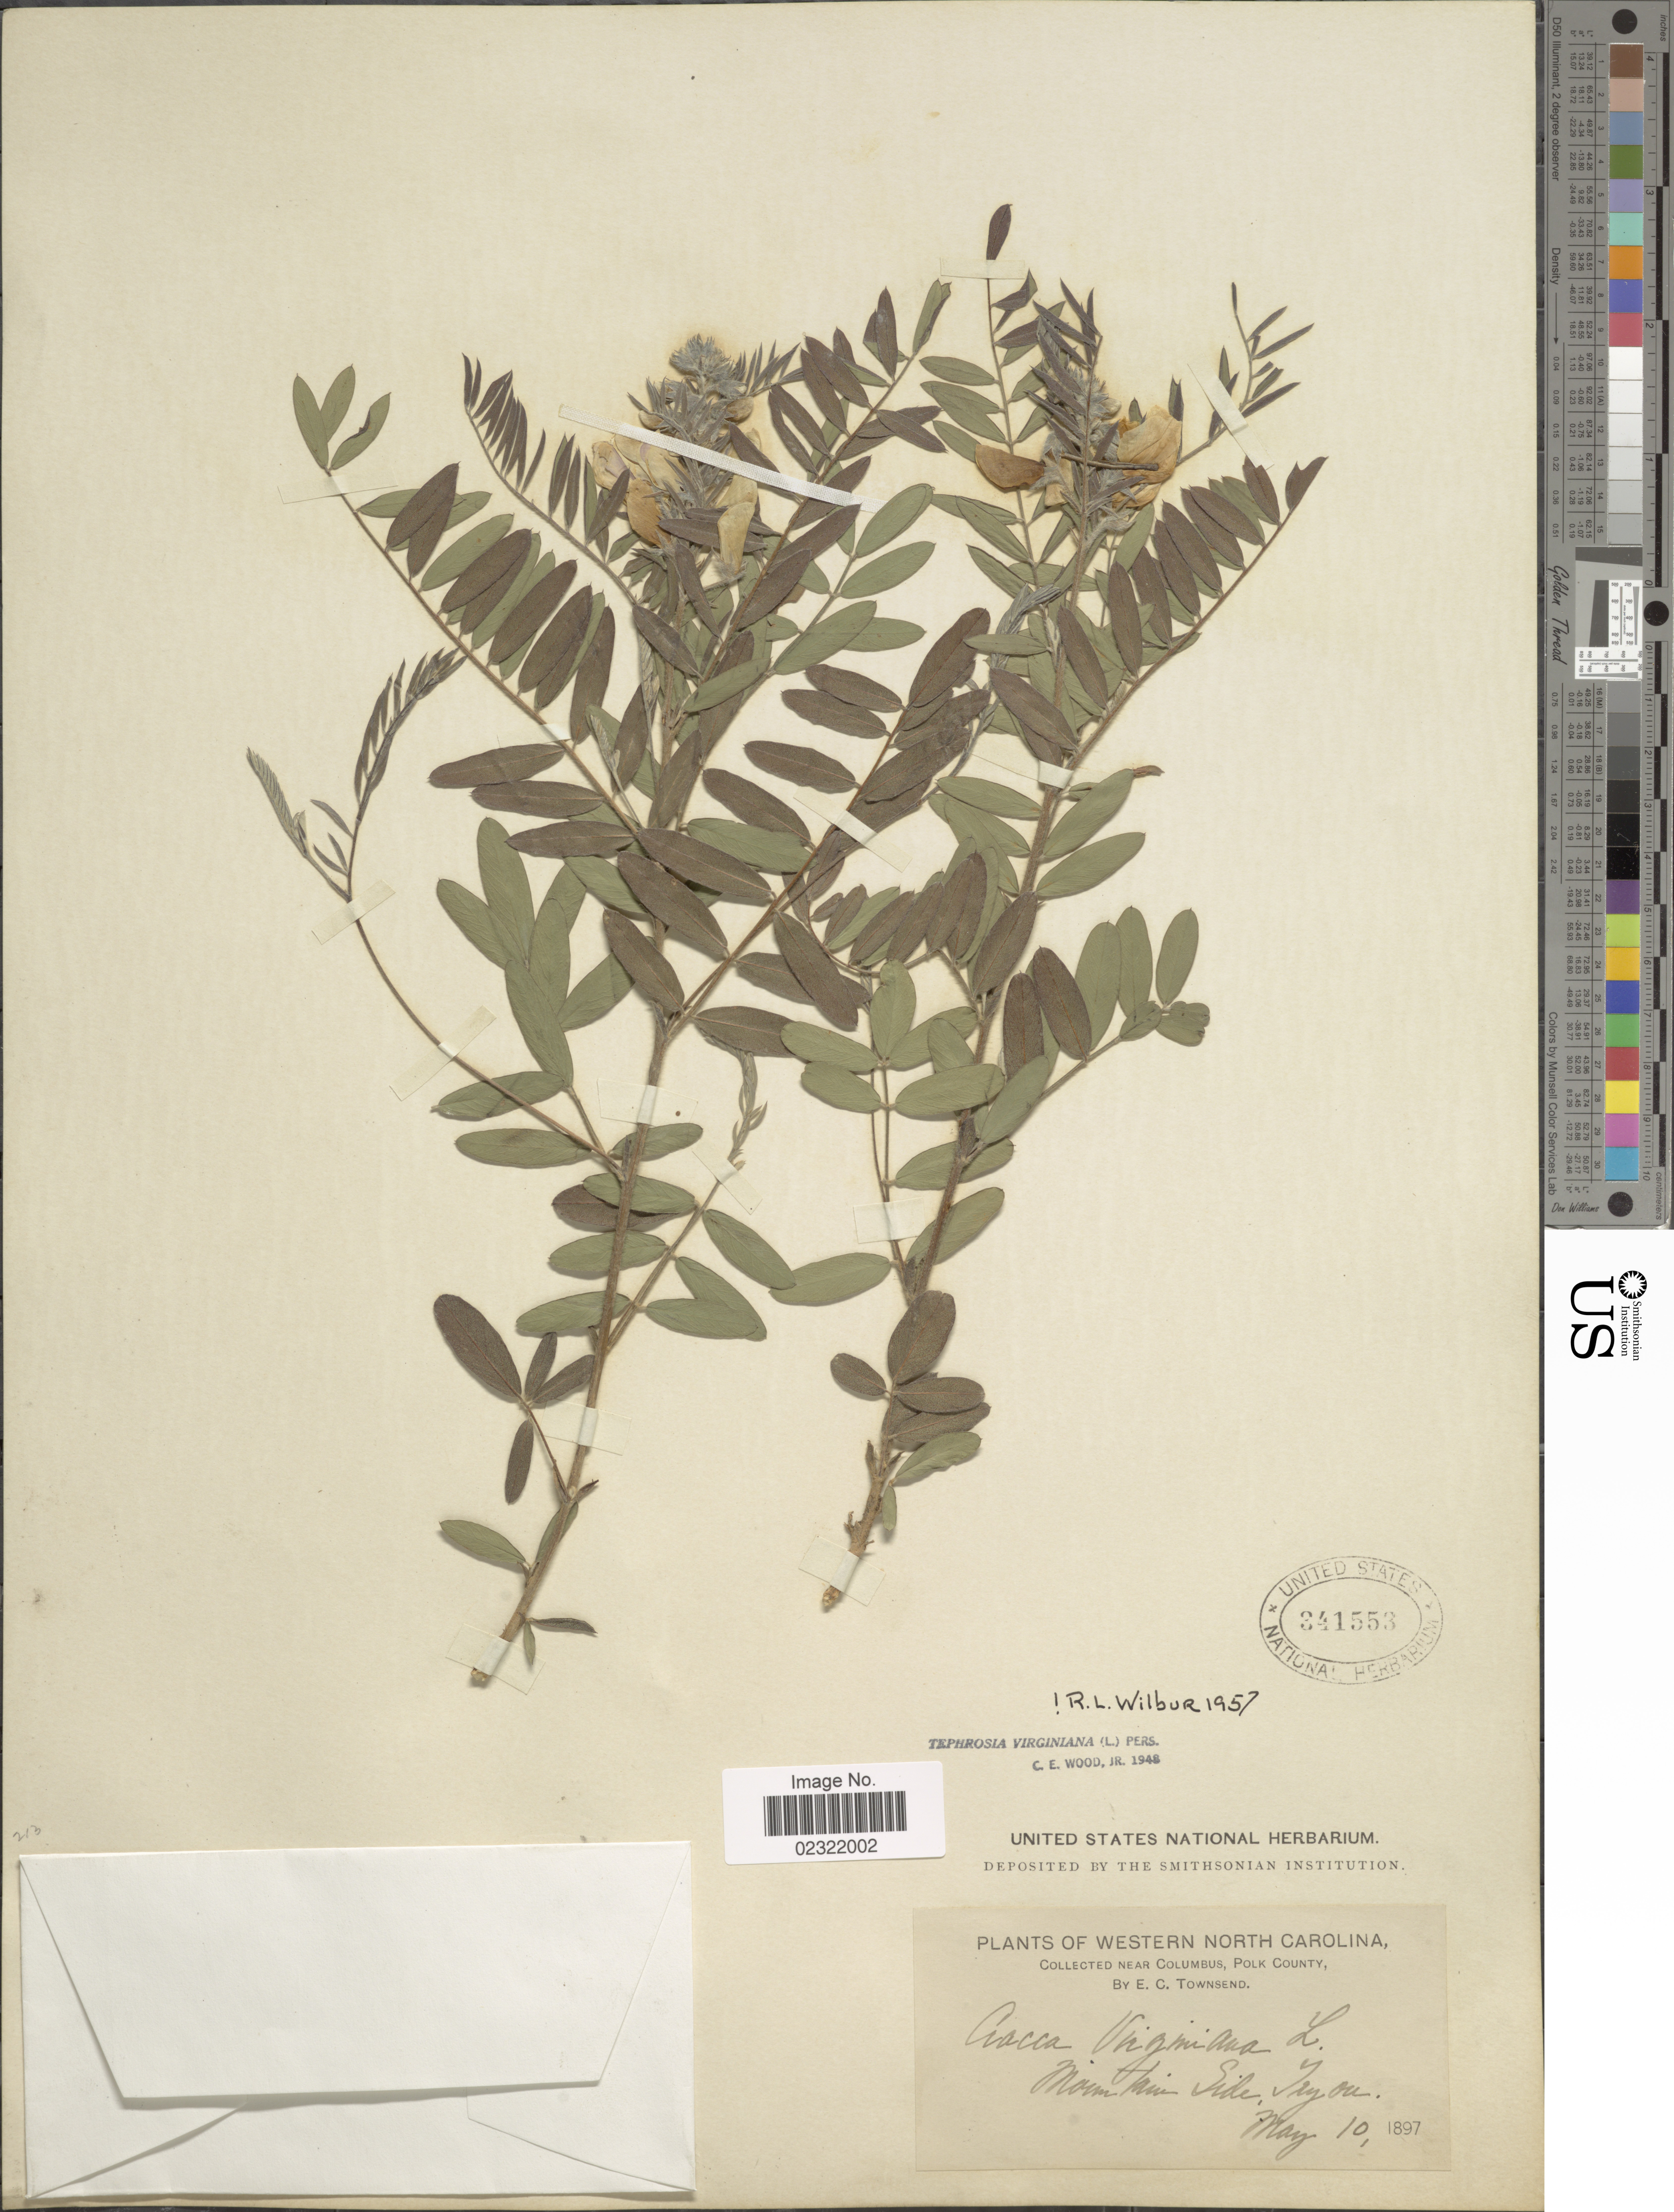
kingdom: Plantae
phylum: Tracheophyta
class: Magnoliopsida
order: Fabales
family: Fabaceae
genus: Tephrosia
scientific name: Tephrosia virginiana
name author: (L.) Pers.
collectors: E. C. Townsend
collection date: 1897-05-10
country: United States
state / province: North Carolina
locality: Western North Carolina, near Columbus, Polk County, Mountain Side, Tryon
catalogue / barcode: US 341553